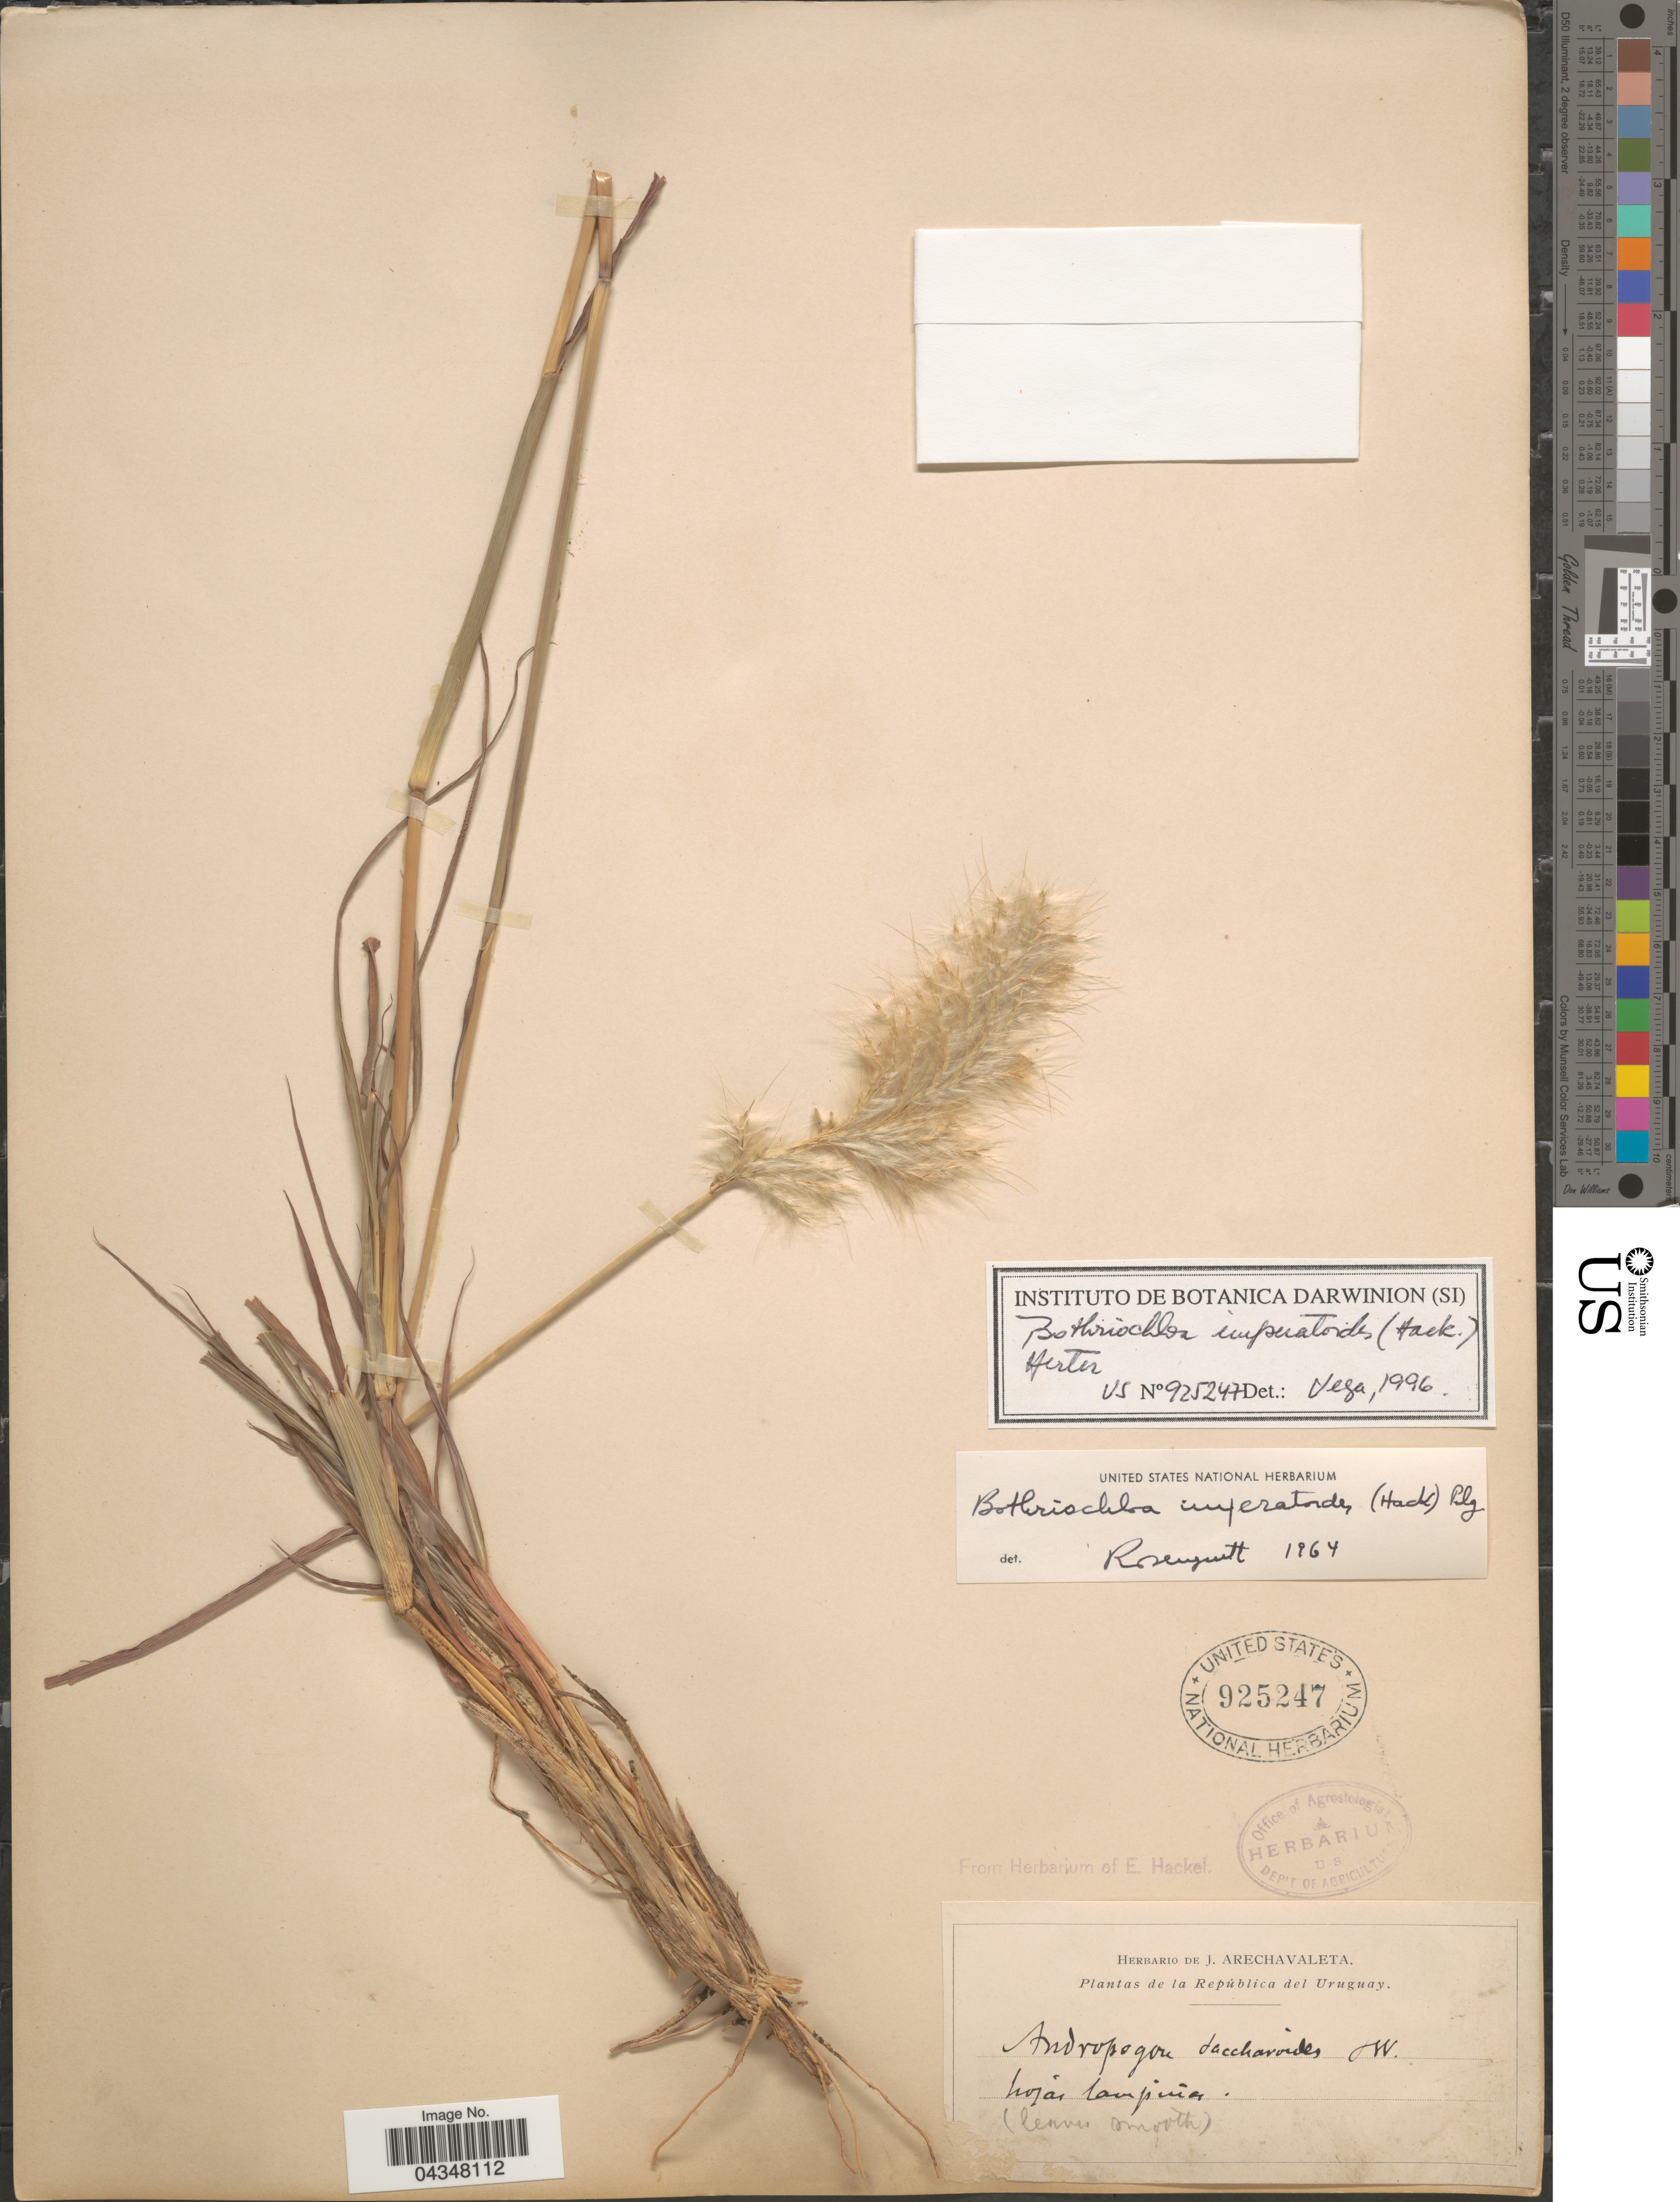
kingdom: Plantae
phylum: Tracheophyta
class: Liliopsida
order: Poales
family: Poaceae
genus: Bothriochloa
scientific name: Bothriochloa imperatoides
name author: (Hack.) Herter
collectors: ex herb. de J. Arechavaleta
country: Uruguay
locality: Lojas campinas.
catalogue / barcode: US 925247